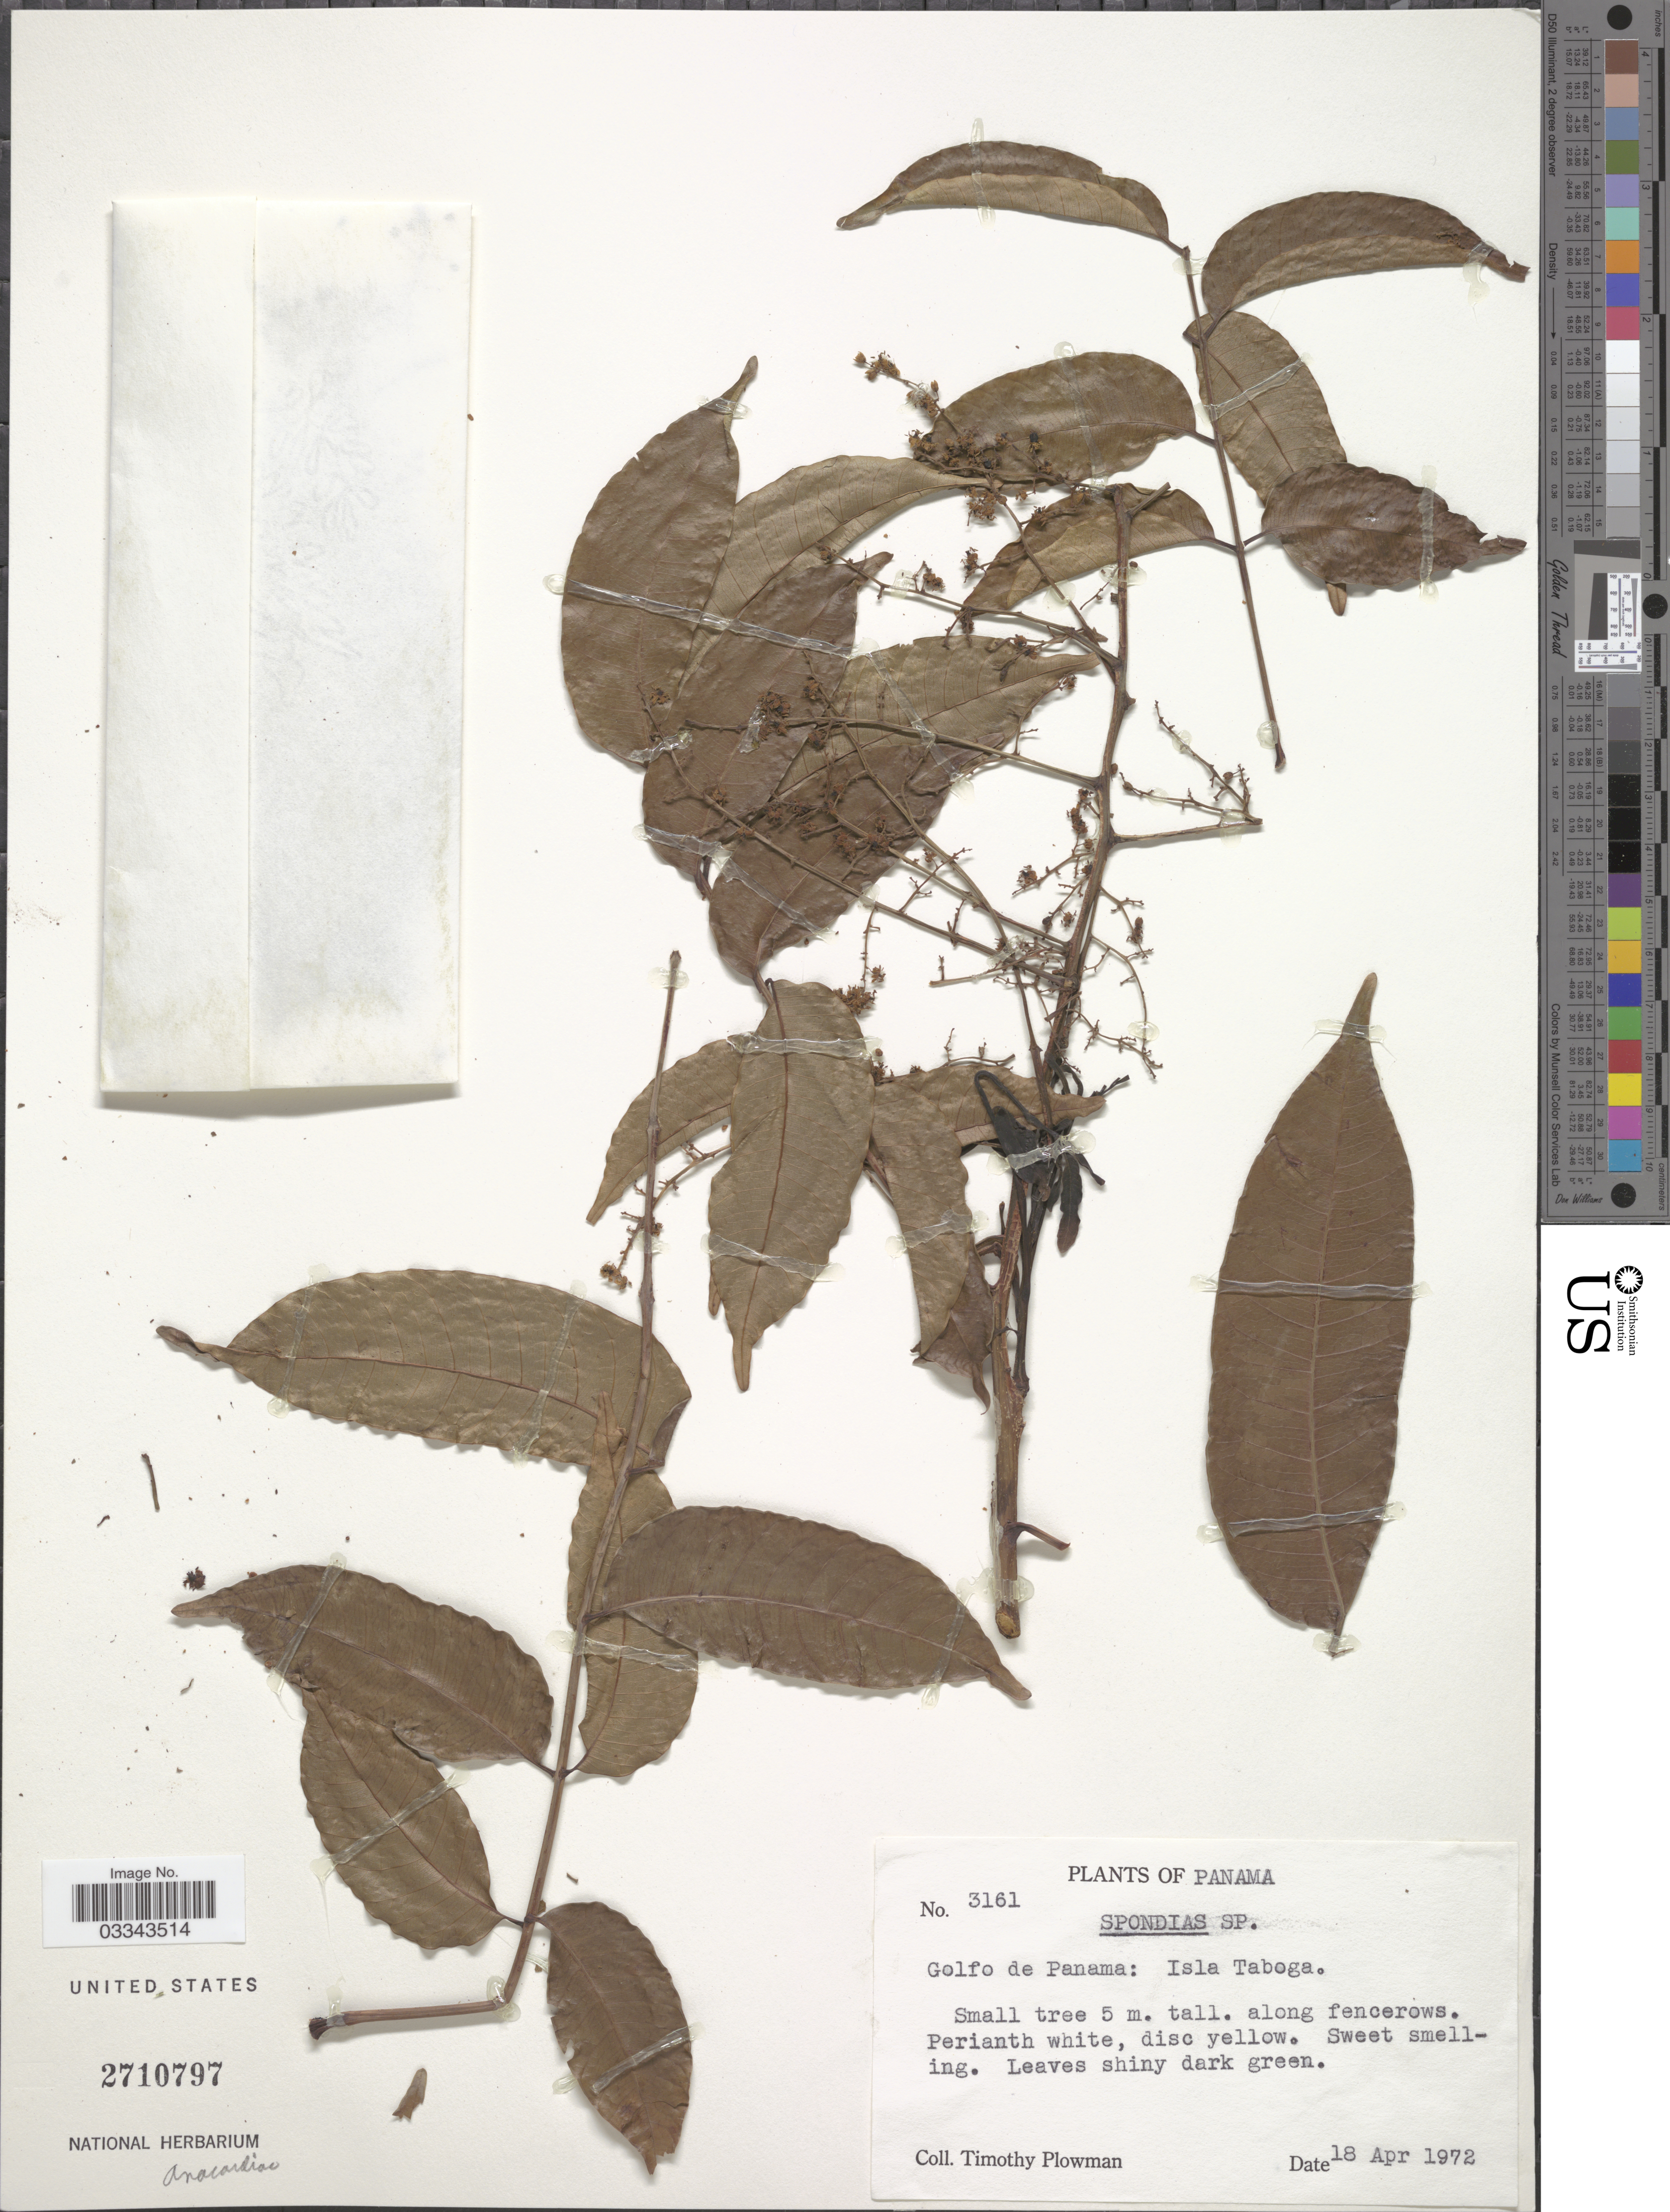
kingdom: Plantae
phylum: Tracheophyta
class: Magnoliopsida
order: Sapindales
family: Anacardiaceae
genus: Spondias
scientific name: Spondias mombin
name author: L.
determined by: Mitchell, John D.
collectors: T. Plowman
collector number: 3161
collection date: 1972-04-18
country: Panama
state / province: Panamá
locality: Golfo de Panama: Isla Taboga.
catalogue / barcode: US 2710797